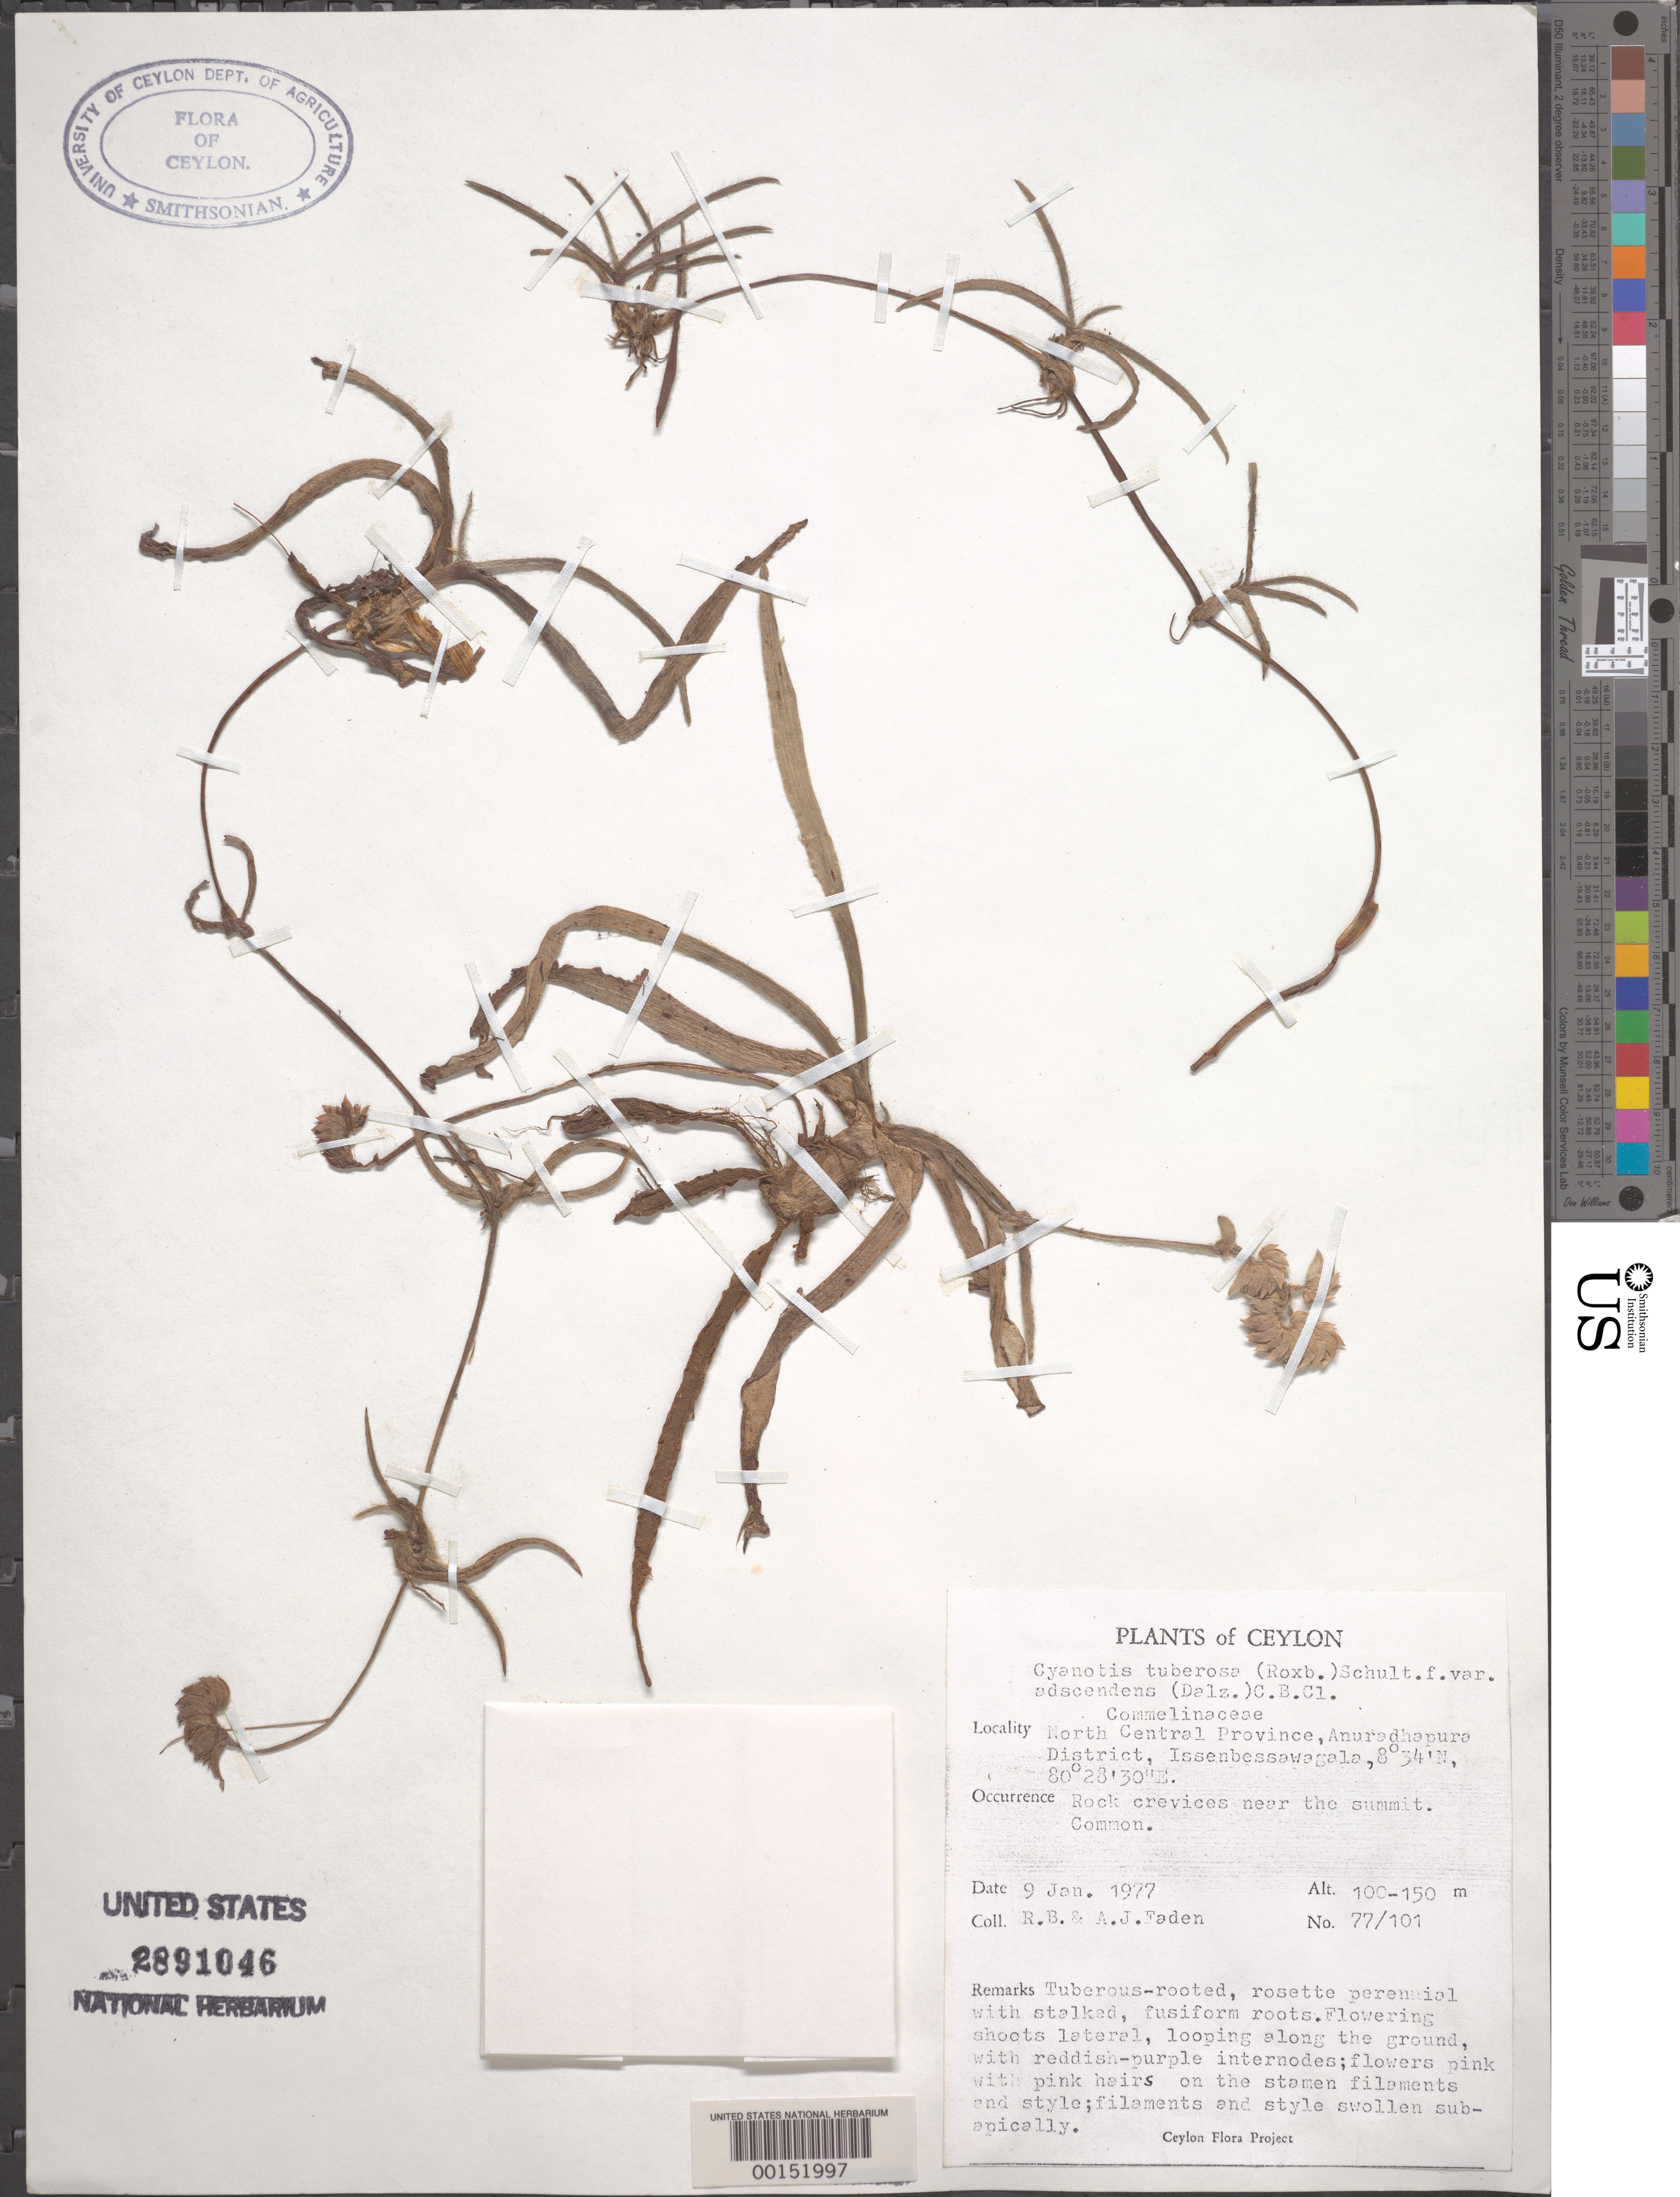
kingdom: Plantae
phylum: Tracheophyta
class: Liliopsida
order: Commelinales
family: Commelinaceae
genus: Cyanotis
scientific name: Cyanotis tuberosa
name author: (Roxb.) Schult. & Schult. f.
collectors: R. B. Faden & A. J. Faden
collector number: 77/101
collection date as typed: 09 Jan 1977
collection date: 1977-01-09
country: Sri Lanka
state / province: North Central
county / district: Anuradhapura Dist.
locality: Issenbessawagala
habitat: Rock crevices near summit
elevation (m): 100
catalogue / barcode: US 2891046